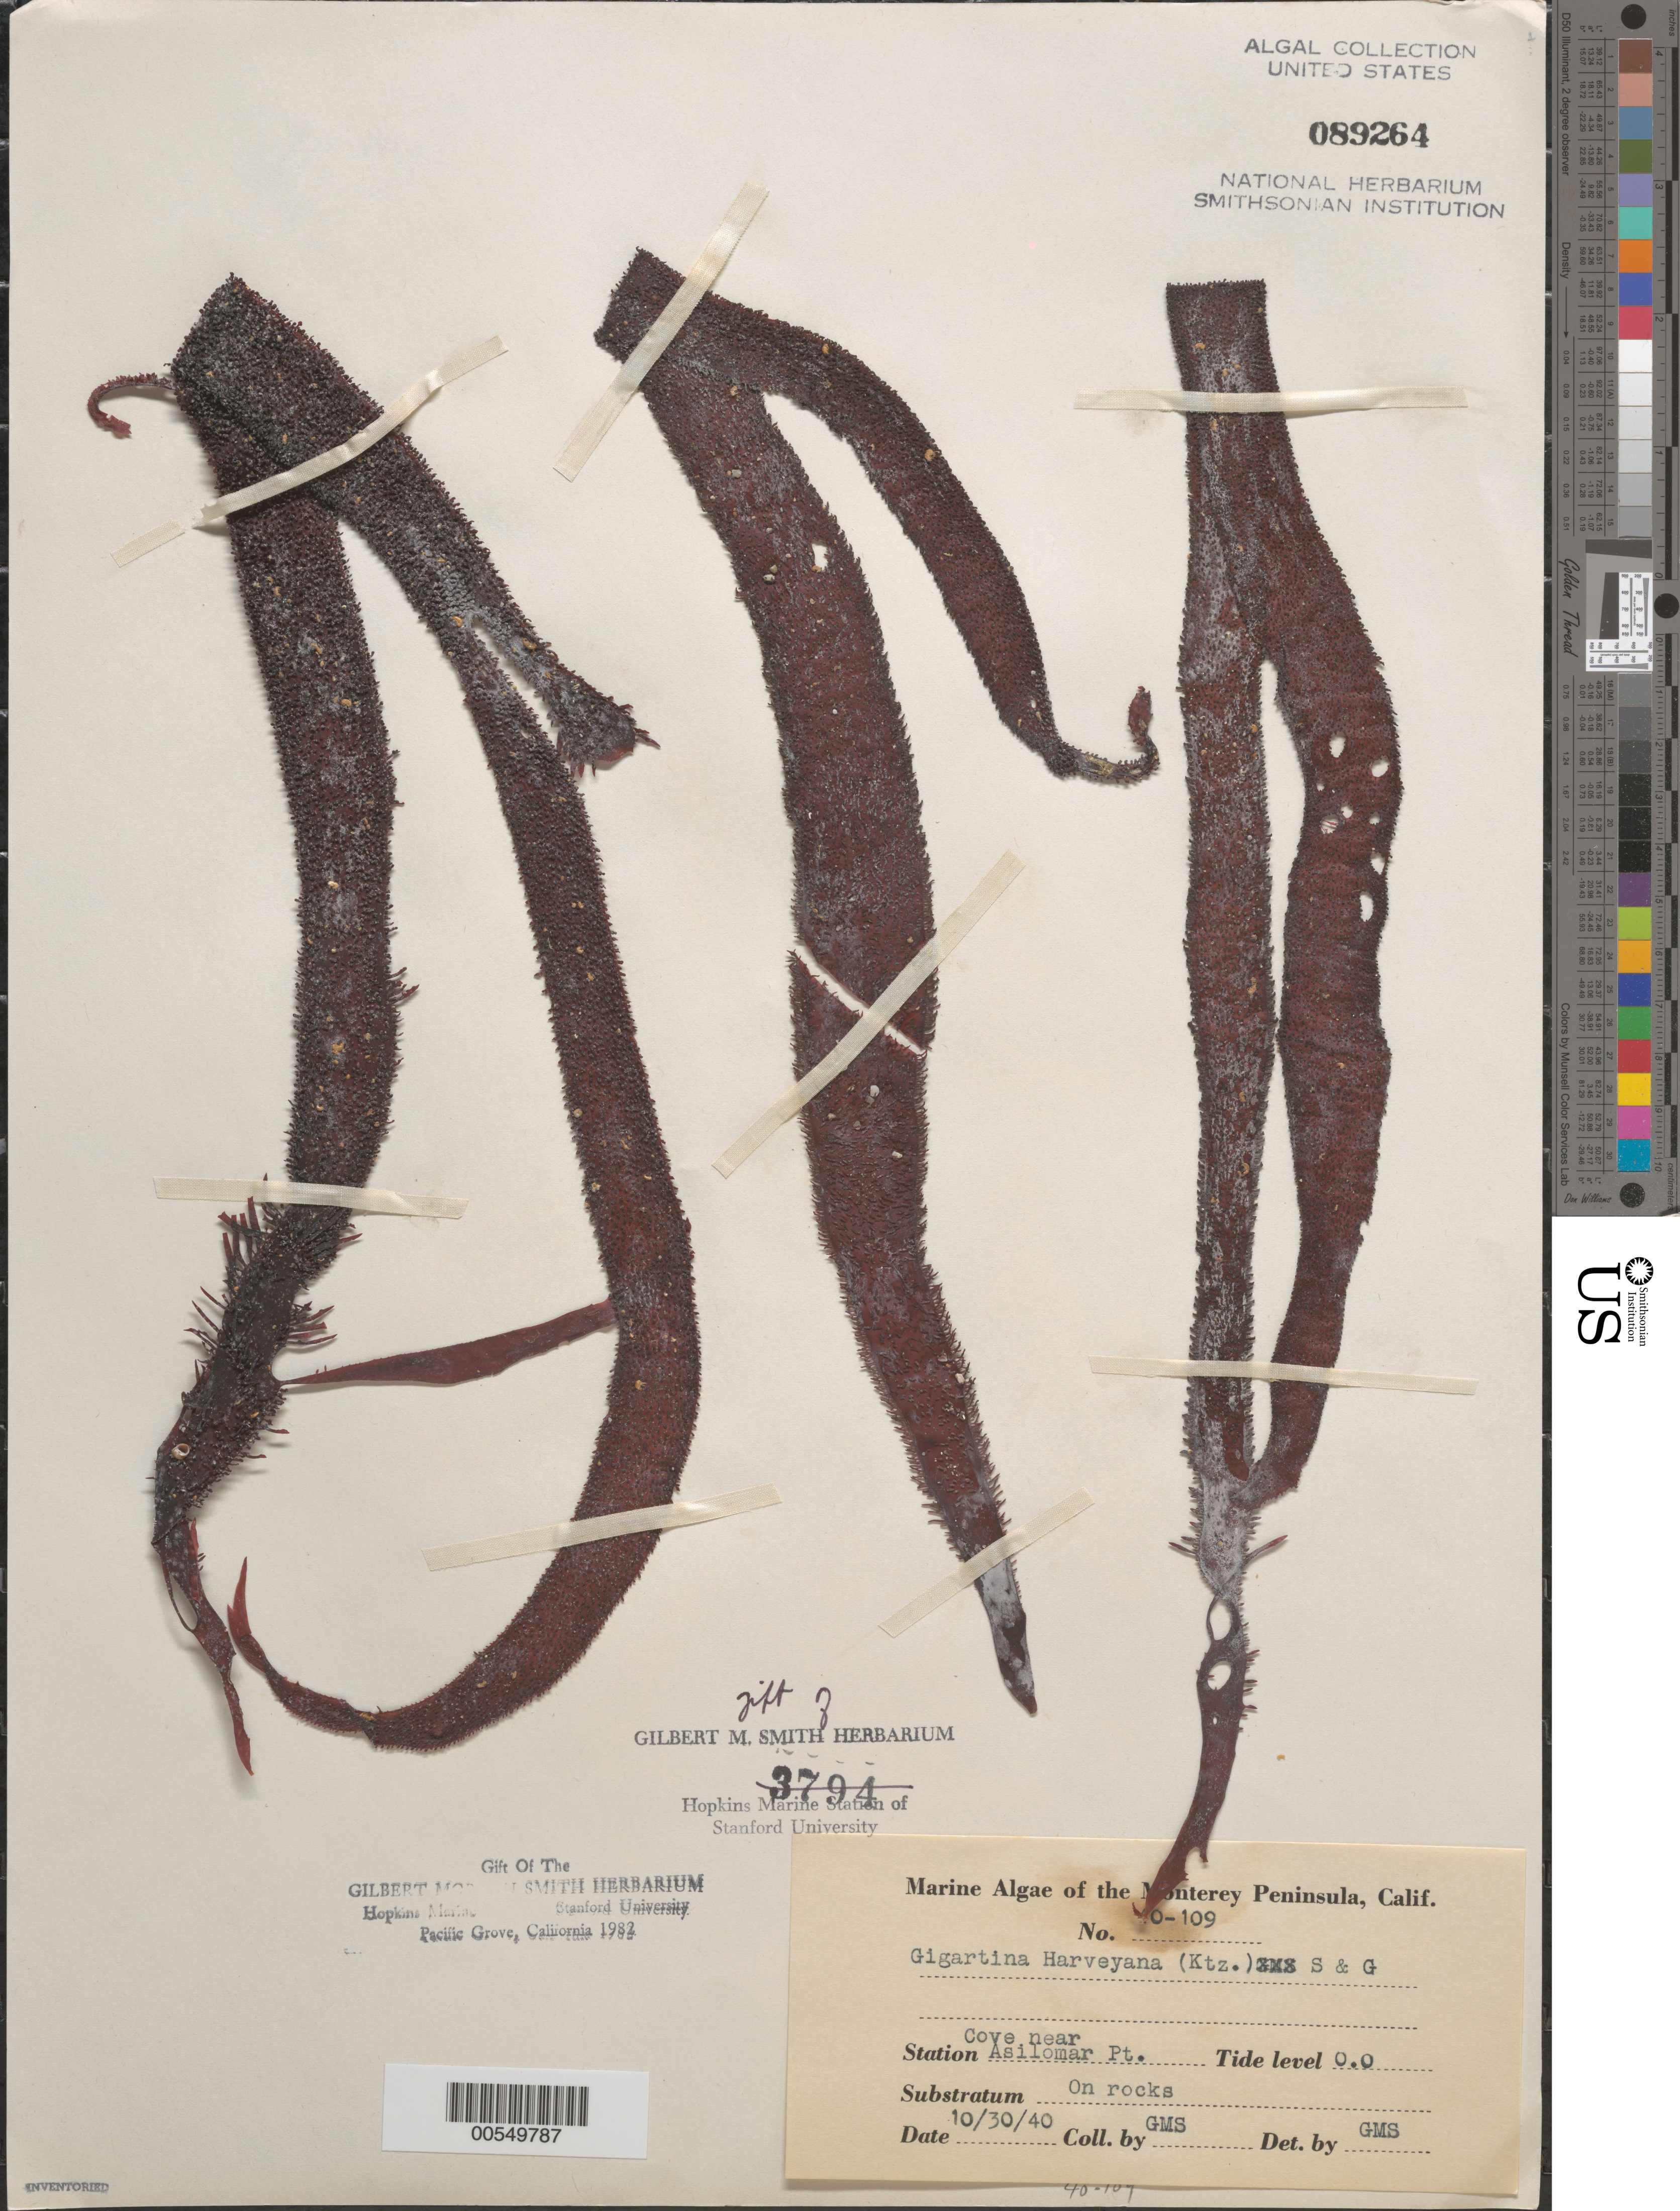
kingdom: Plantae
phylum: Rhodophyta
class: Florideophyceae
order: Gigartinales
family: Gigartinaceae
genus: Chondracanthus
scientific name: Chondracanthus harveyanus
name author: (Kütz.) Guiry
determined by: Algae name updating Project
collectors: G. M. Smith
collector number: Gms 40-109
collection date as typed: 30 Oct 1940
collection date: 1940-10-30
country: United States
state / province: California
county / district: Monterey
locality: Cove near Asilomar Point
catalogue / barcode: US 89264